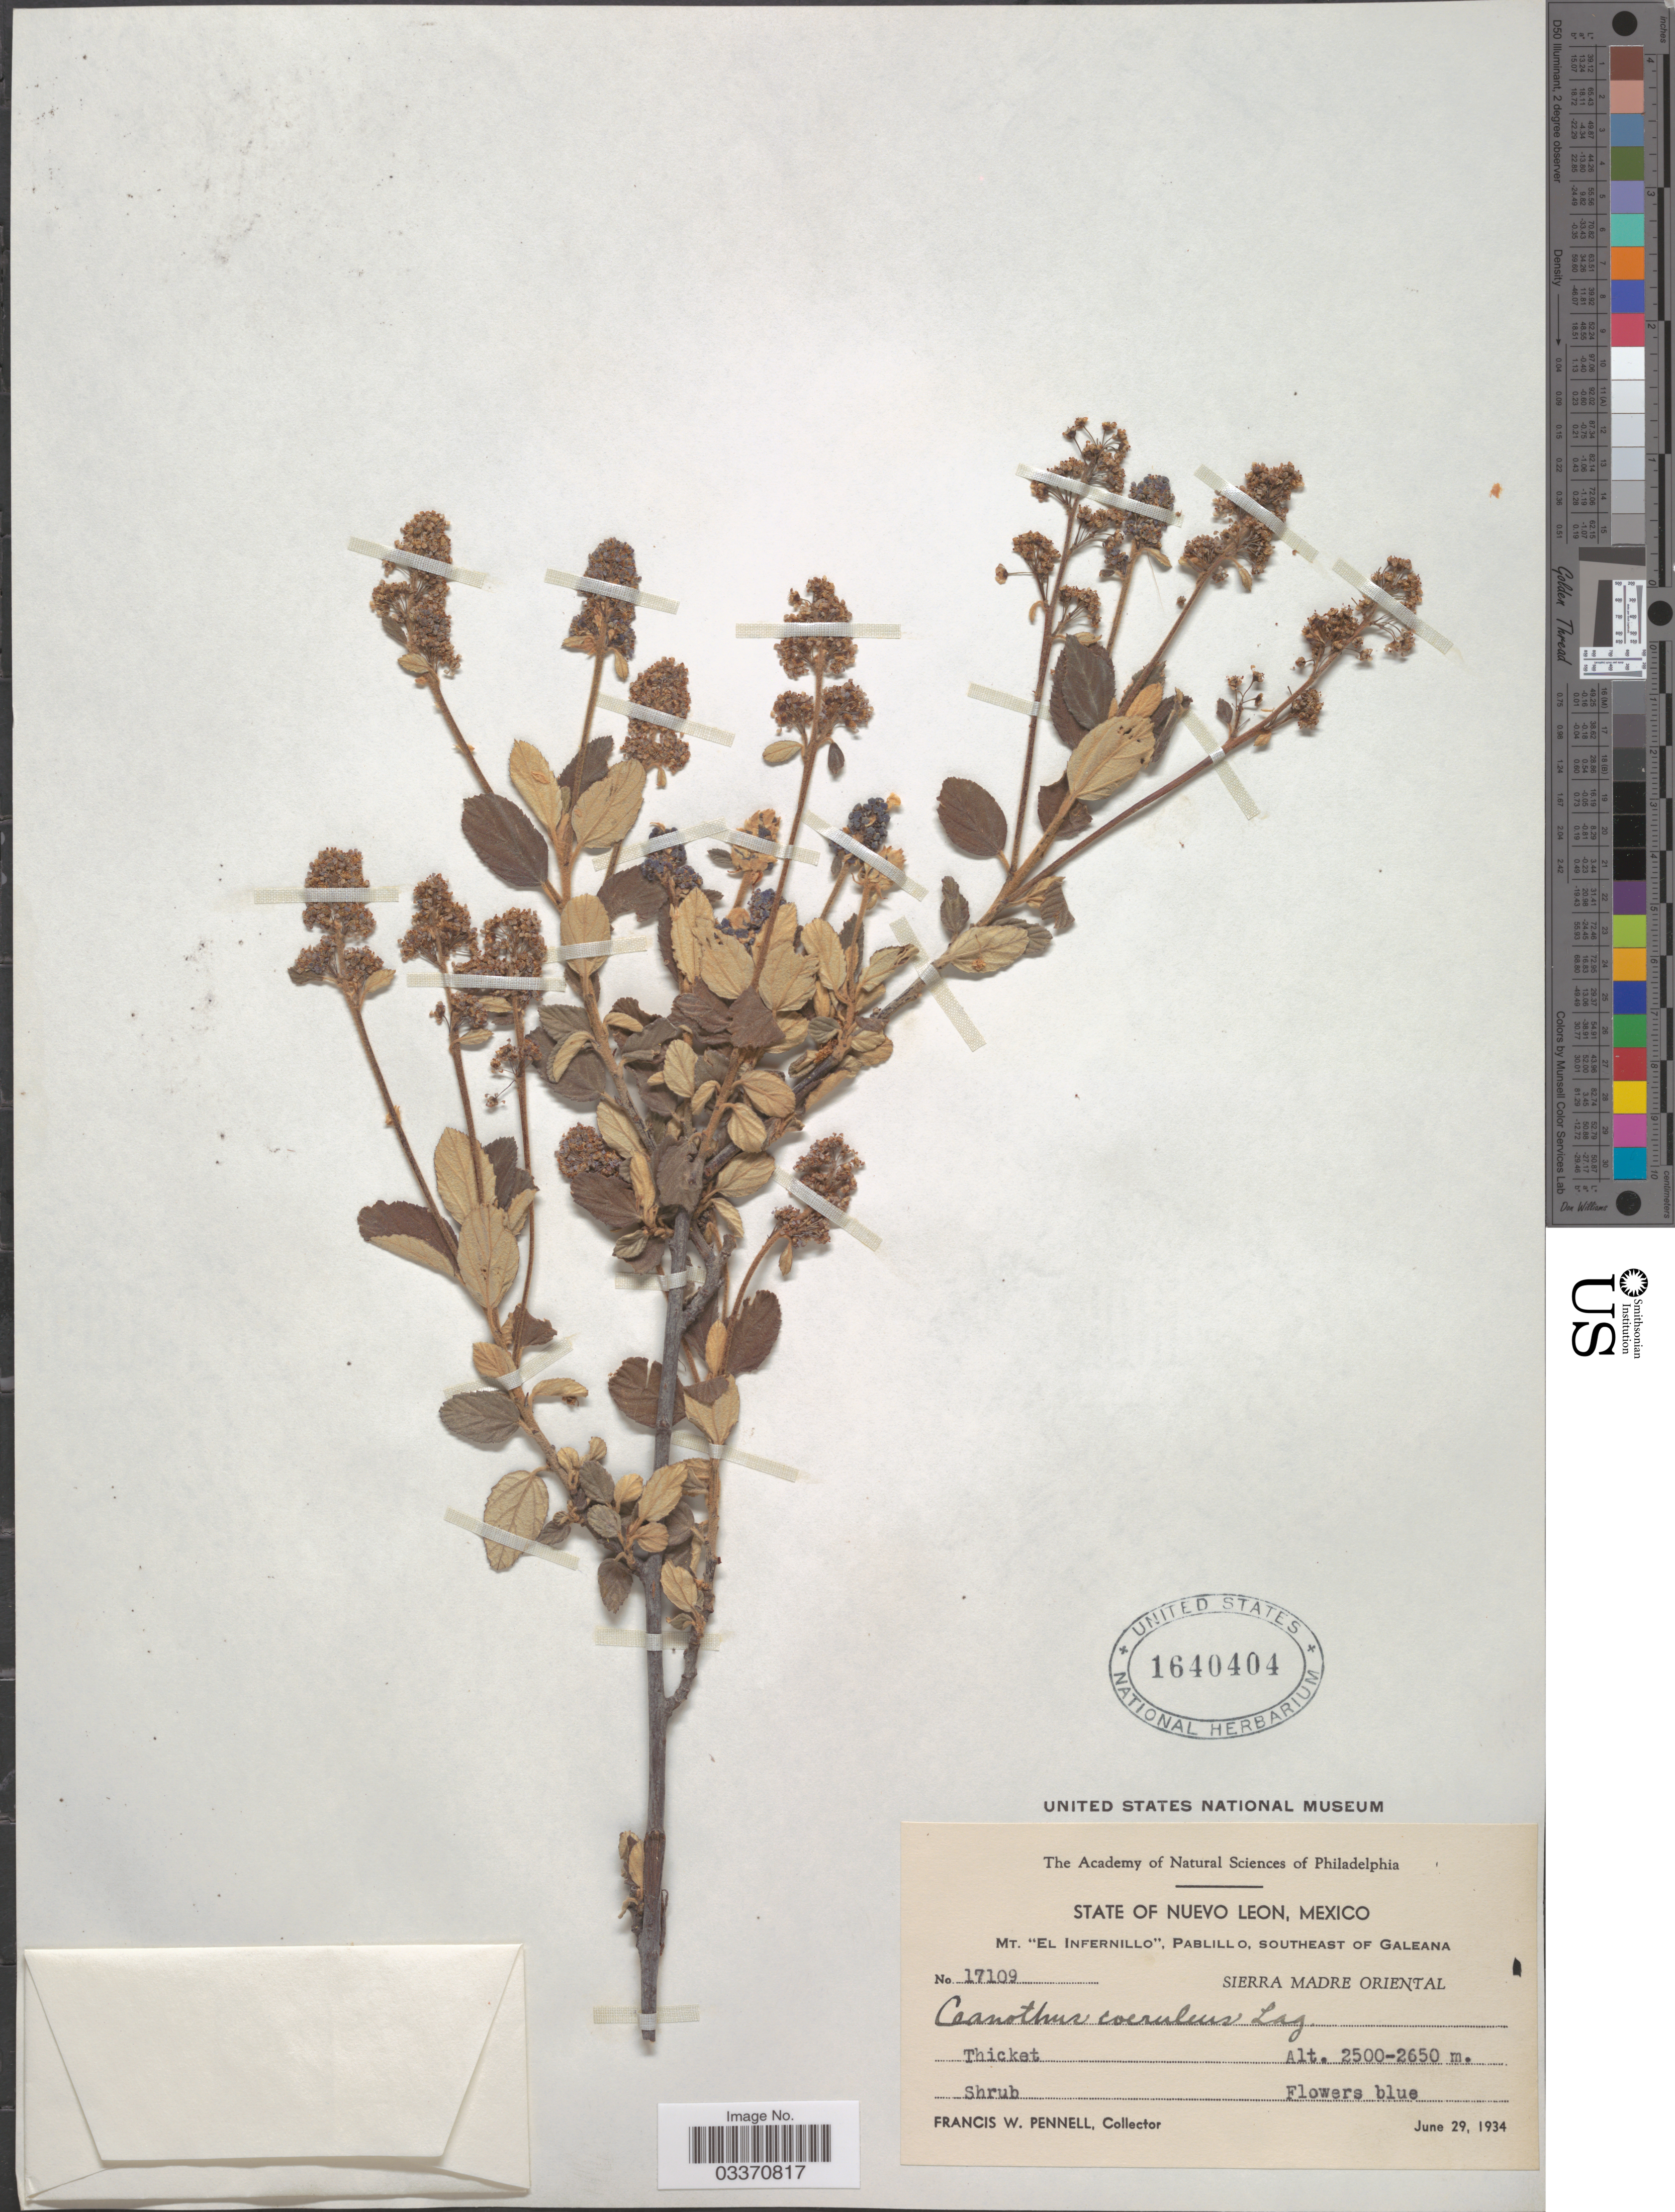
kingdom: Plantae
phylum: Tracheophyta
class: Magnoliopsida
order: Rosales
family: Rhamnaceae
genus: Ceanothus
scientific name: Ceanothus caeruleus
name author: Lag.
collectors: F. W. Pennell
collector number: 17109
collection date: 1934-06-29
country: Mexico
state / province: Nuevo León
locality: Mt. "El Infernillo", Pablillo, southeast of Galeana. Sierra Madre Oriental.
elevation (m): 2500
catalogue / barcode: US 1640404